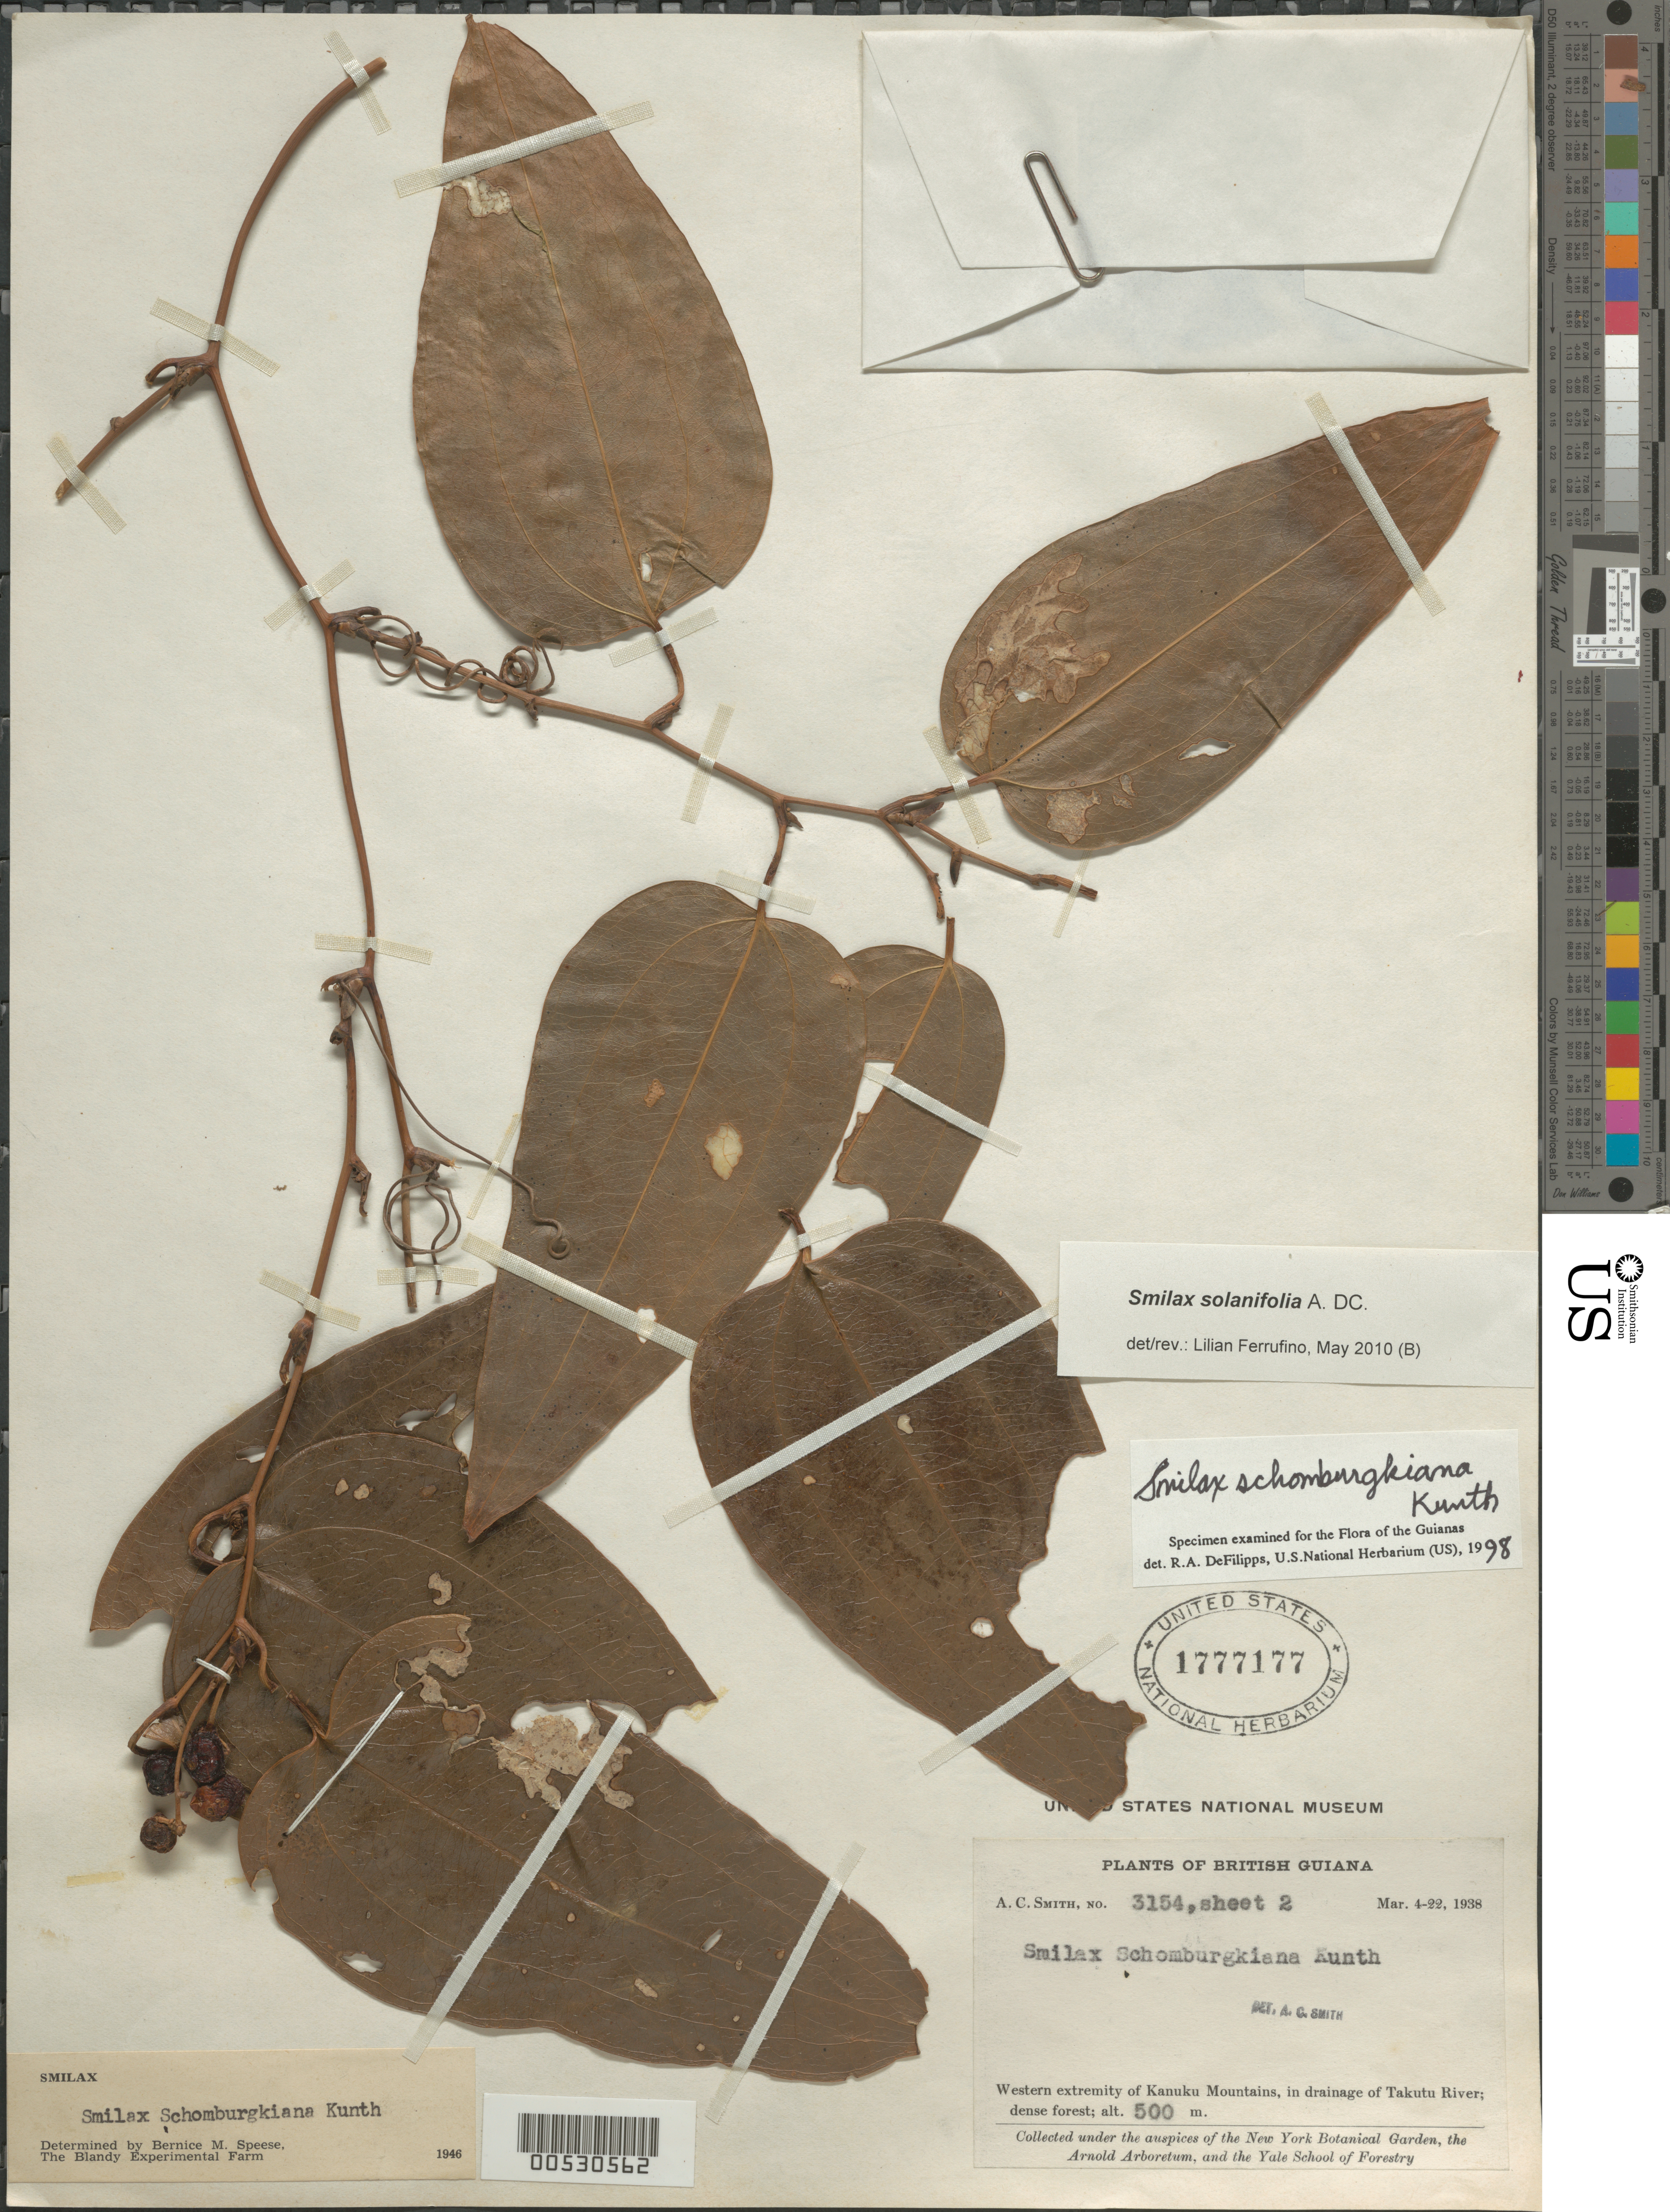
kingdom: Plantae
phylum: Tracheophyta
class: Liliopsida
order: Liliales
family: Smilacaceae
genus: Smilax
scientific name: Smilax schomburgkiana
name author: Kunth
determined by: DeFilipps, R. A.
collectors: A. C. Smith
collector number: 3154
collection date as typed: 4-Mar-38 to 22-Mar-38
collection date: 1938-03-04/1938-03-22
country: Guyana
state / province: U. Takutu-U. Essequibo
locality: Kanuku Mts., drainage of Takutu R., western extremity of Kanuku Mountains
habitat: Dry tangled forest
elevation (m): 500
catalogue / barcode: US 1777177